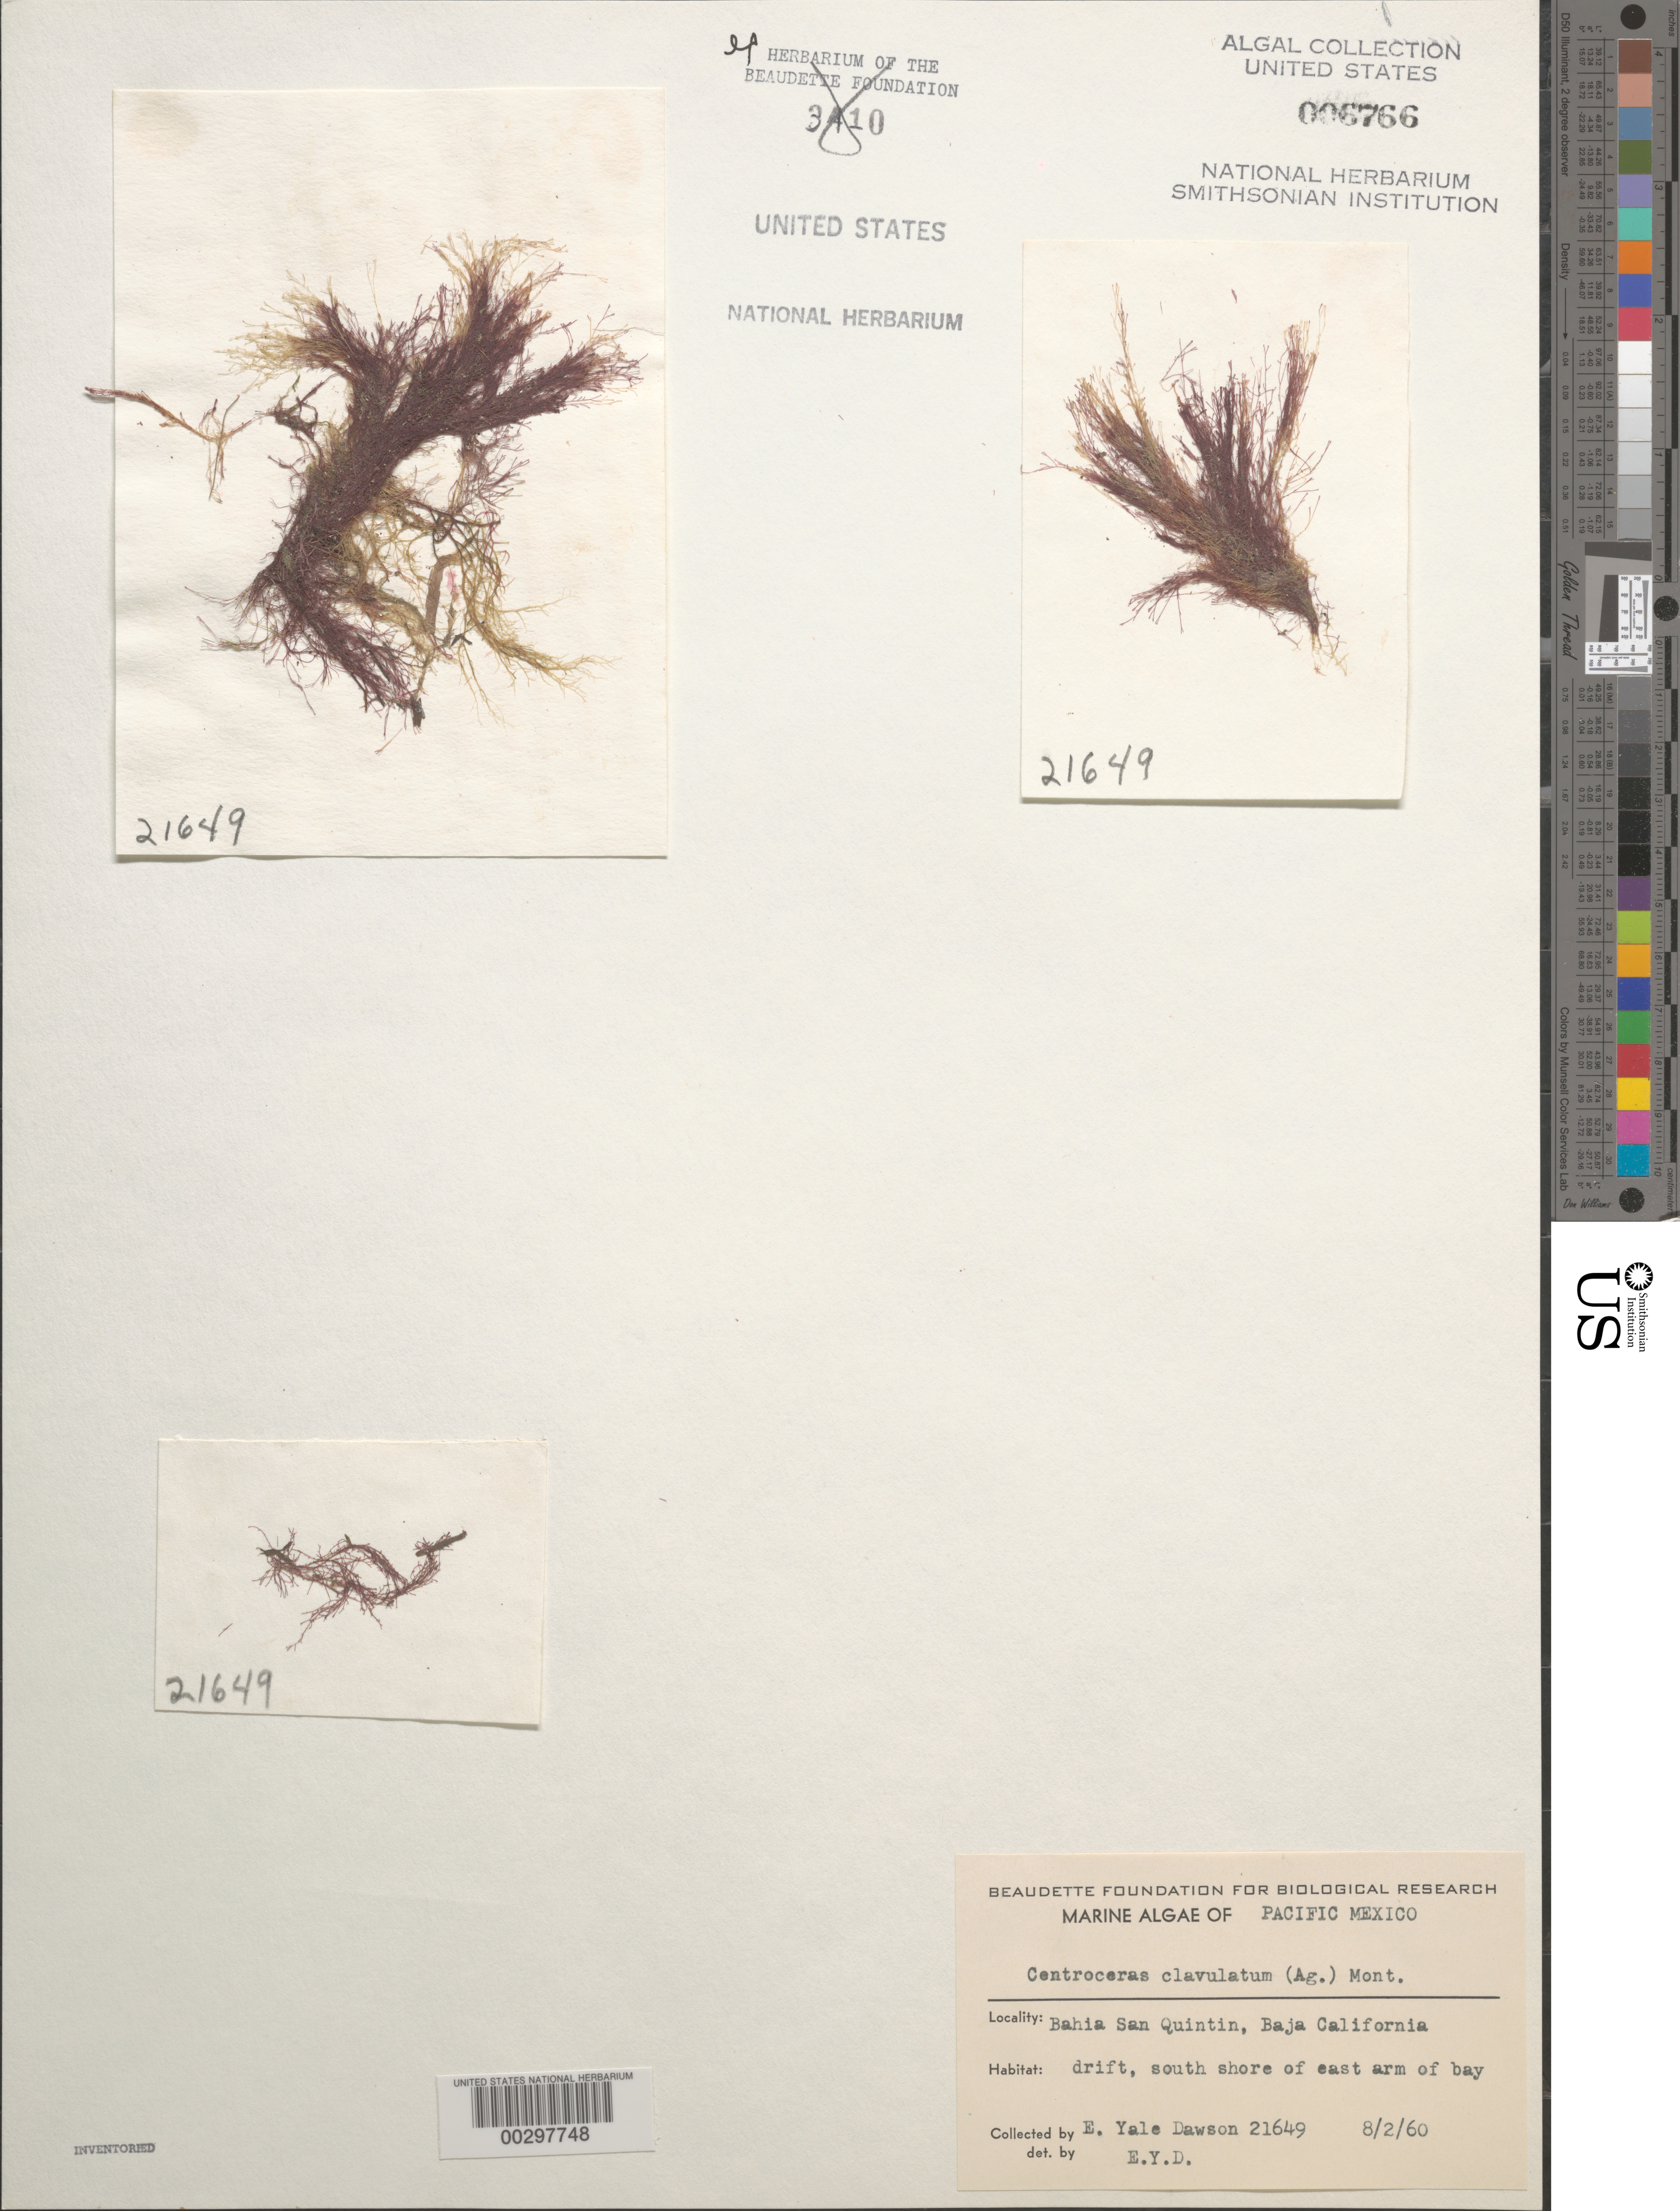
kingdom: Plantae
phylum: Rhodophyta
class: Florideophyceae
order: Ceramiales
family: Ceramiaceae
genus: Centroceras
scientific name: Centroceras clavulatum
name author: (C. Agardh) Mont.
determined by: Dawson, E. Y.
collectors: E. Y. Dawson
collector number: EYD 21649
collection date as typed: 02 Aug 1960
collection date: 1960-08-02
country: Mexico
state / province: Baja California Norte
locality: Bahia San Quintin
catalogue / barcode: US 6766